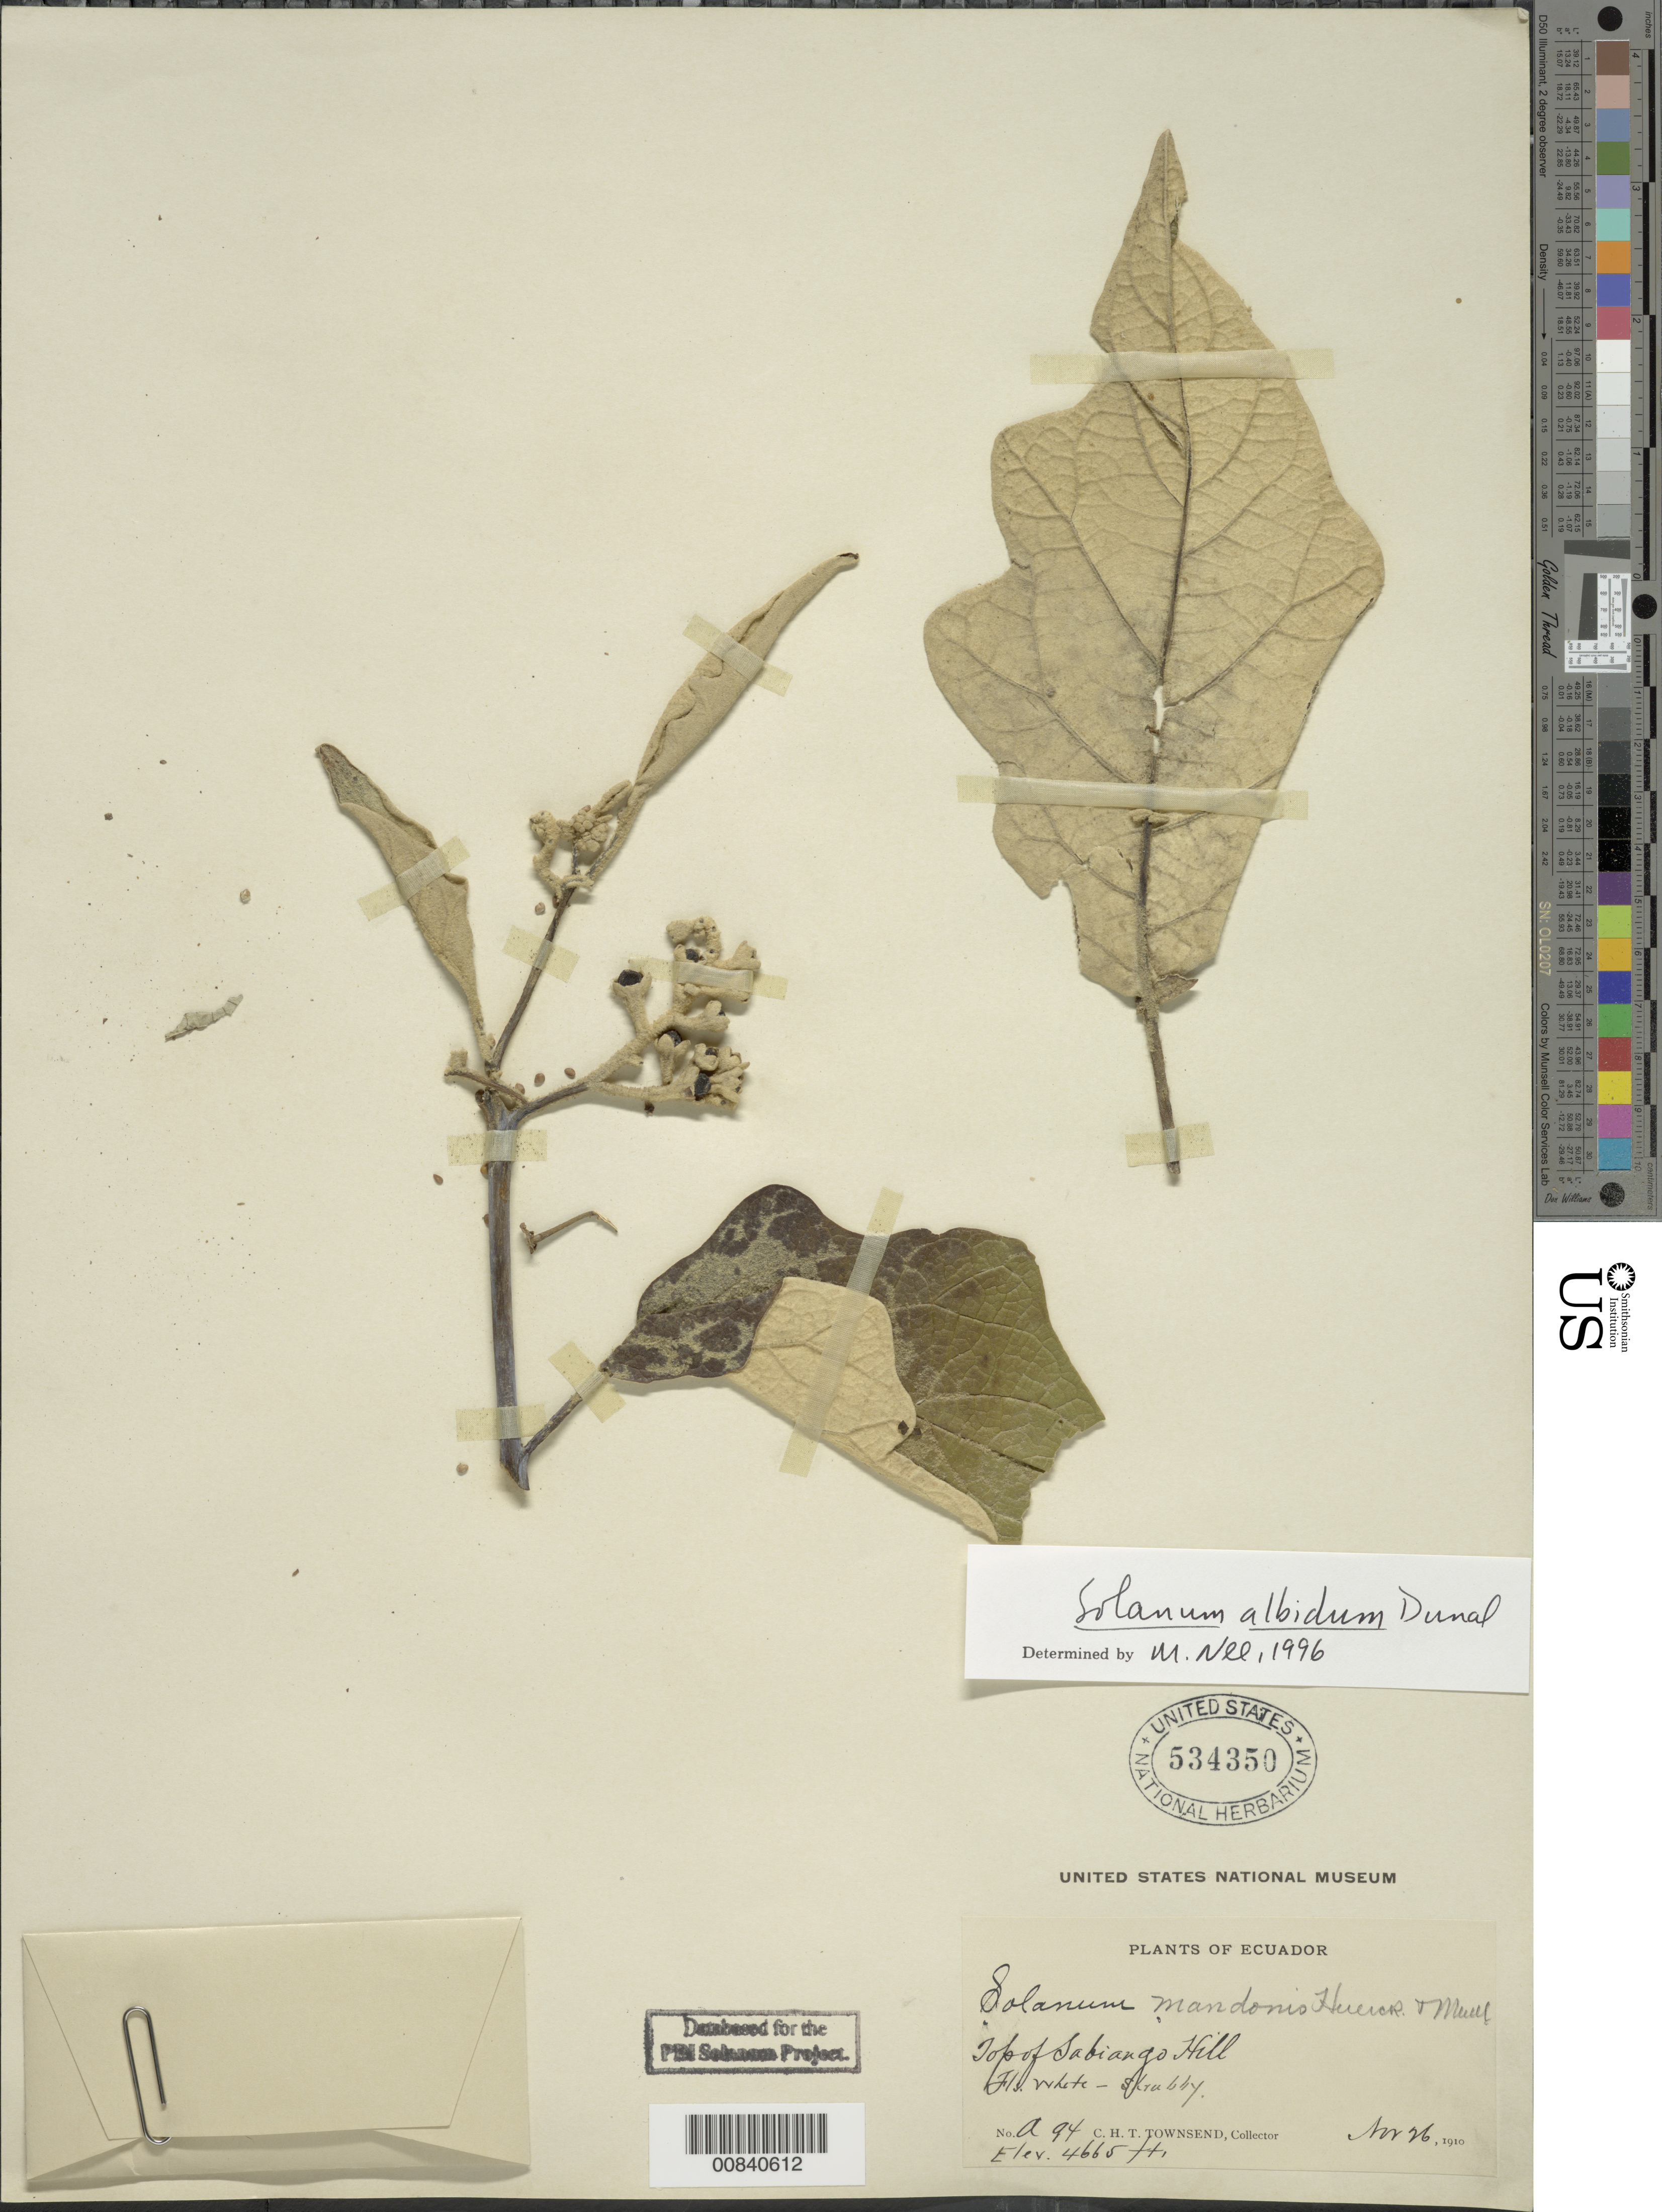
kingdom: Plantae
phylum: Tracheophyta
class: Magnoliopsida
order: Solanales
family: Solanaceae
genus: Solanum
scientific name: Solanum albidum Dunal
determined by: Nee, Michael H.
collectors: C. H. T. Townsend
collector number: a 94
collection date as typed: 26 Nov 1910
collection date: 1910-11-26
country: Ecuador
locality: Top of Sabiango Hill.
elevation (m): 1422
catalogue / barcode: US 534350